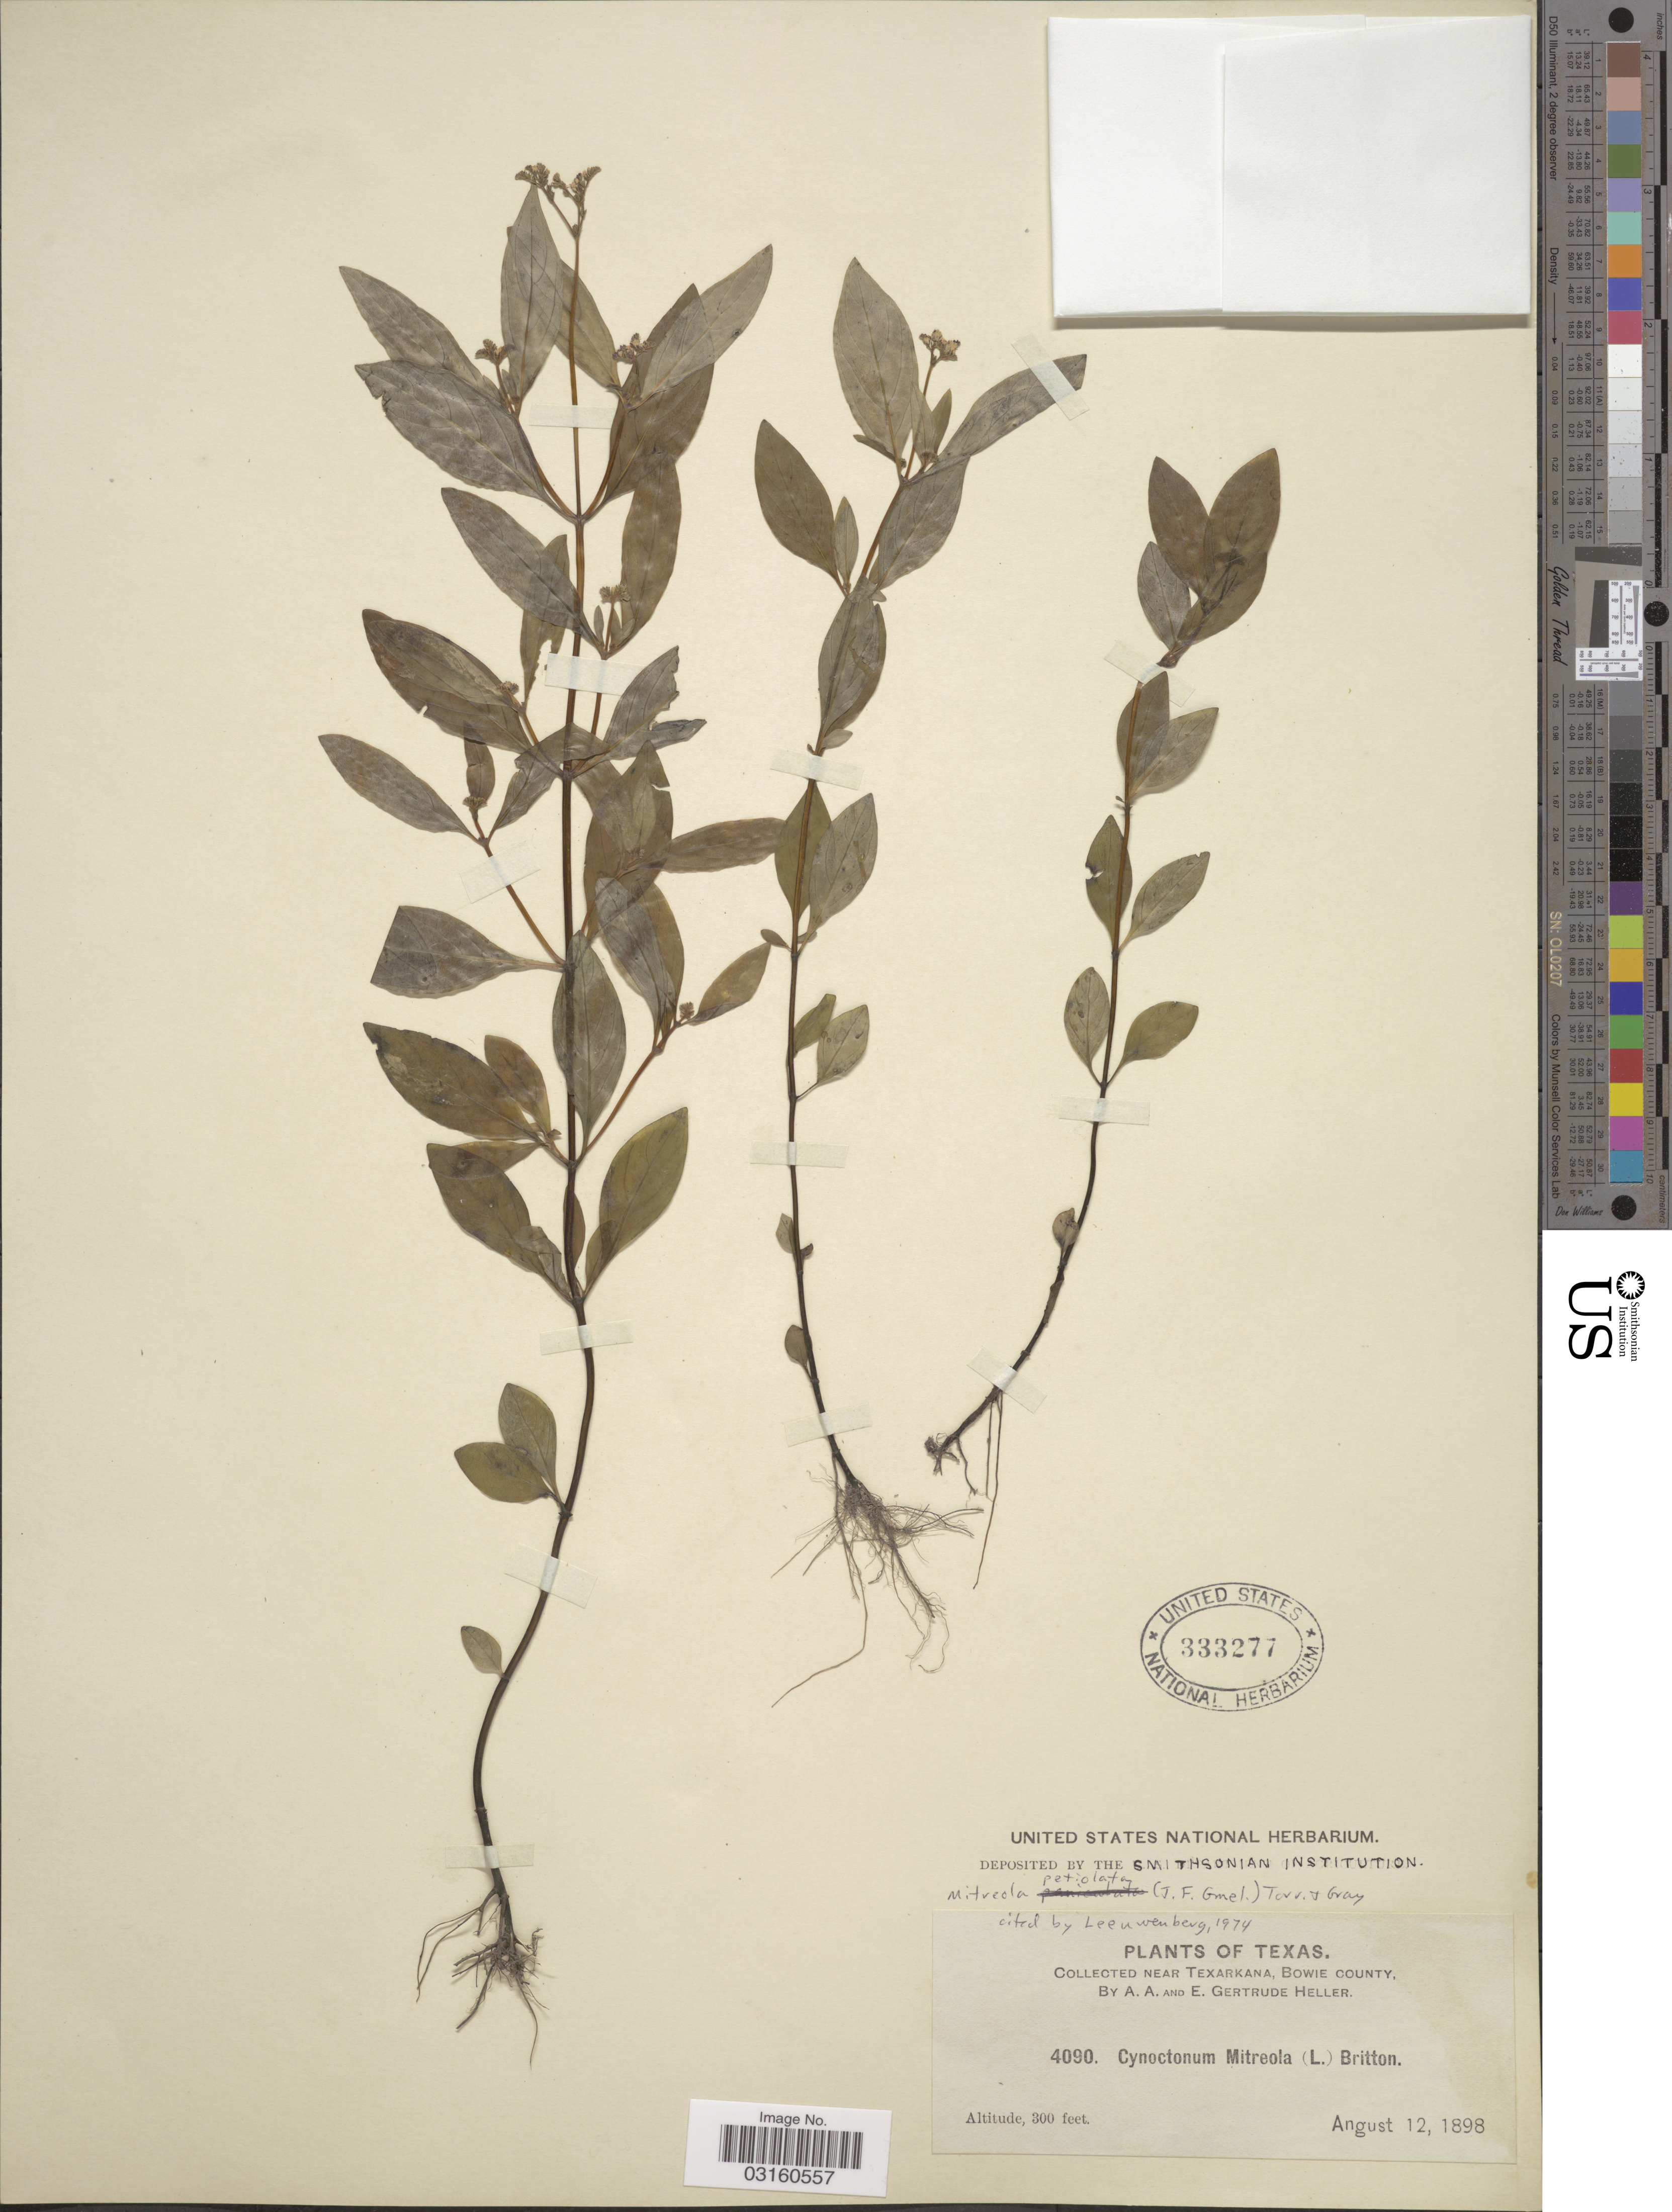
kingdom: Plantae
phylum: Tracheophyta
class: Magnoliopsida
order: Gentianales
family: Loganiaceae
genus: Mitreola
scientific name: Mitreola petiolata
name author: (J.F. Gmel.) Torr. & A. Gray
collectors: A. A. Heller & E. G. Heller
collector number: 4090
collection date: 1898-08-12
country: United States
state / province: Texas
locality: Near Texarkana, Bowie County.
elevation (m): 91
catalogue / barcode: US 333277